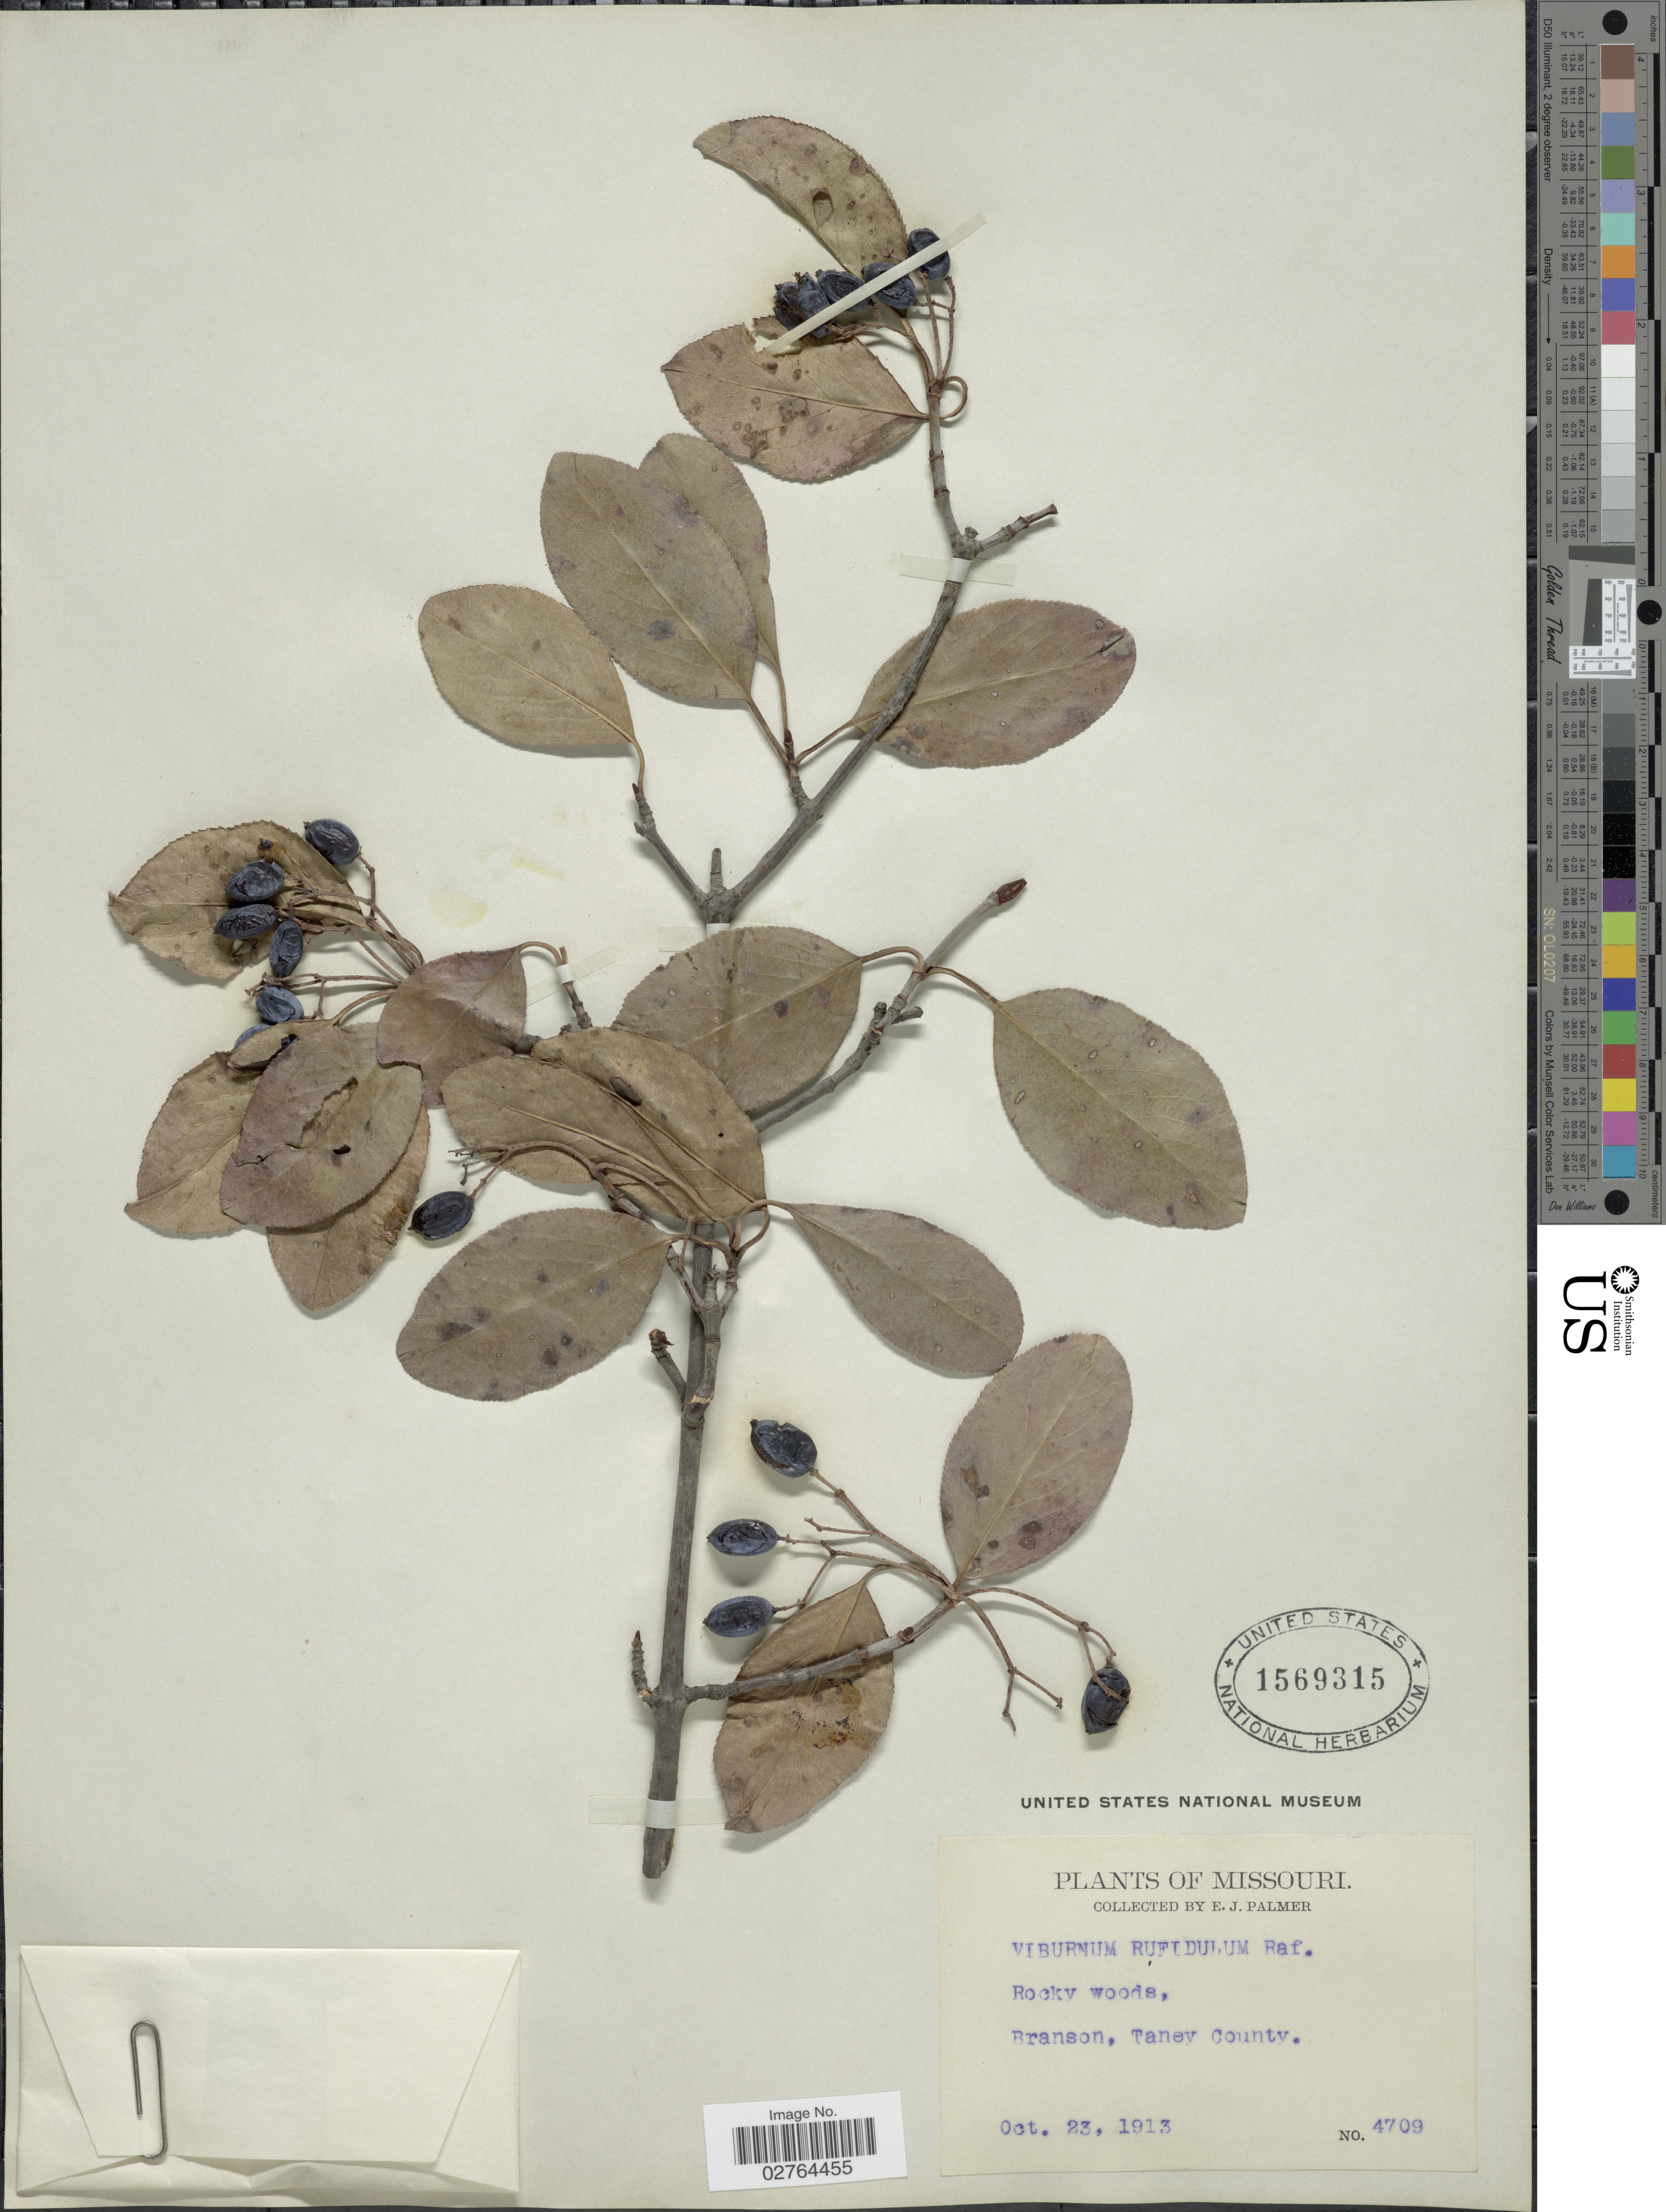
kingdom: Plantae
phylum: Tracheophyta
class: Magnoliopsida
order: Dipsacales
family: Viburnaceae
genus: Viburnum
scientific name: Viburnum rufidulum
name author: Raf.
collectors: E. J. Palmer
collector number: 4709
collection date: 1913-10-23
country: United States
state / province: Missouri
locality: Branson, Taney County.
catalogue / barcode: US 1569315